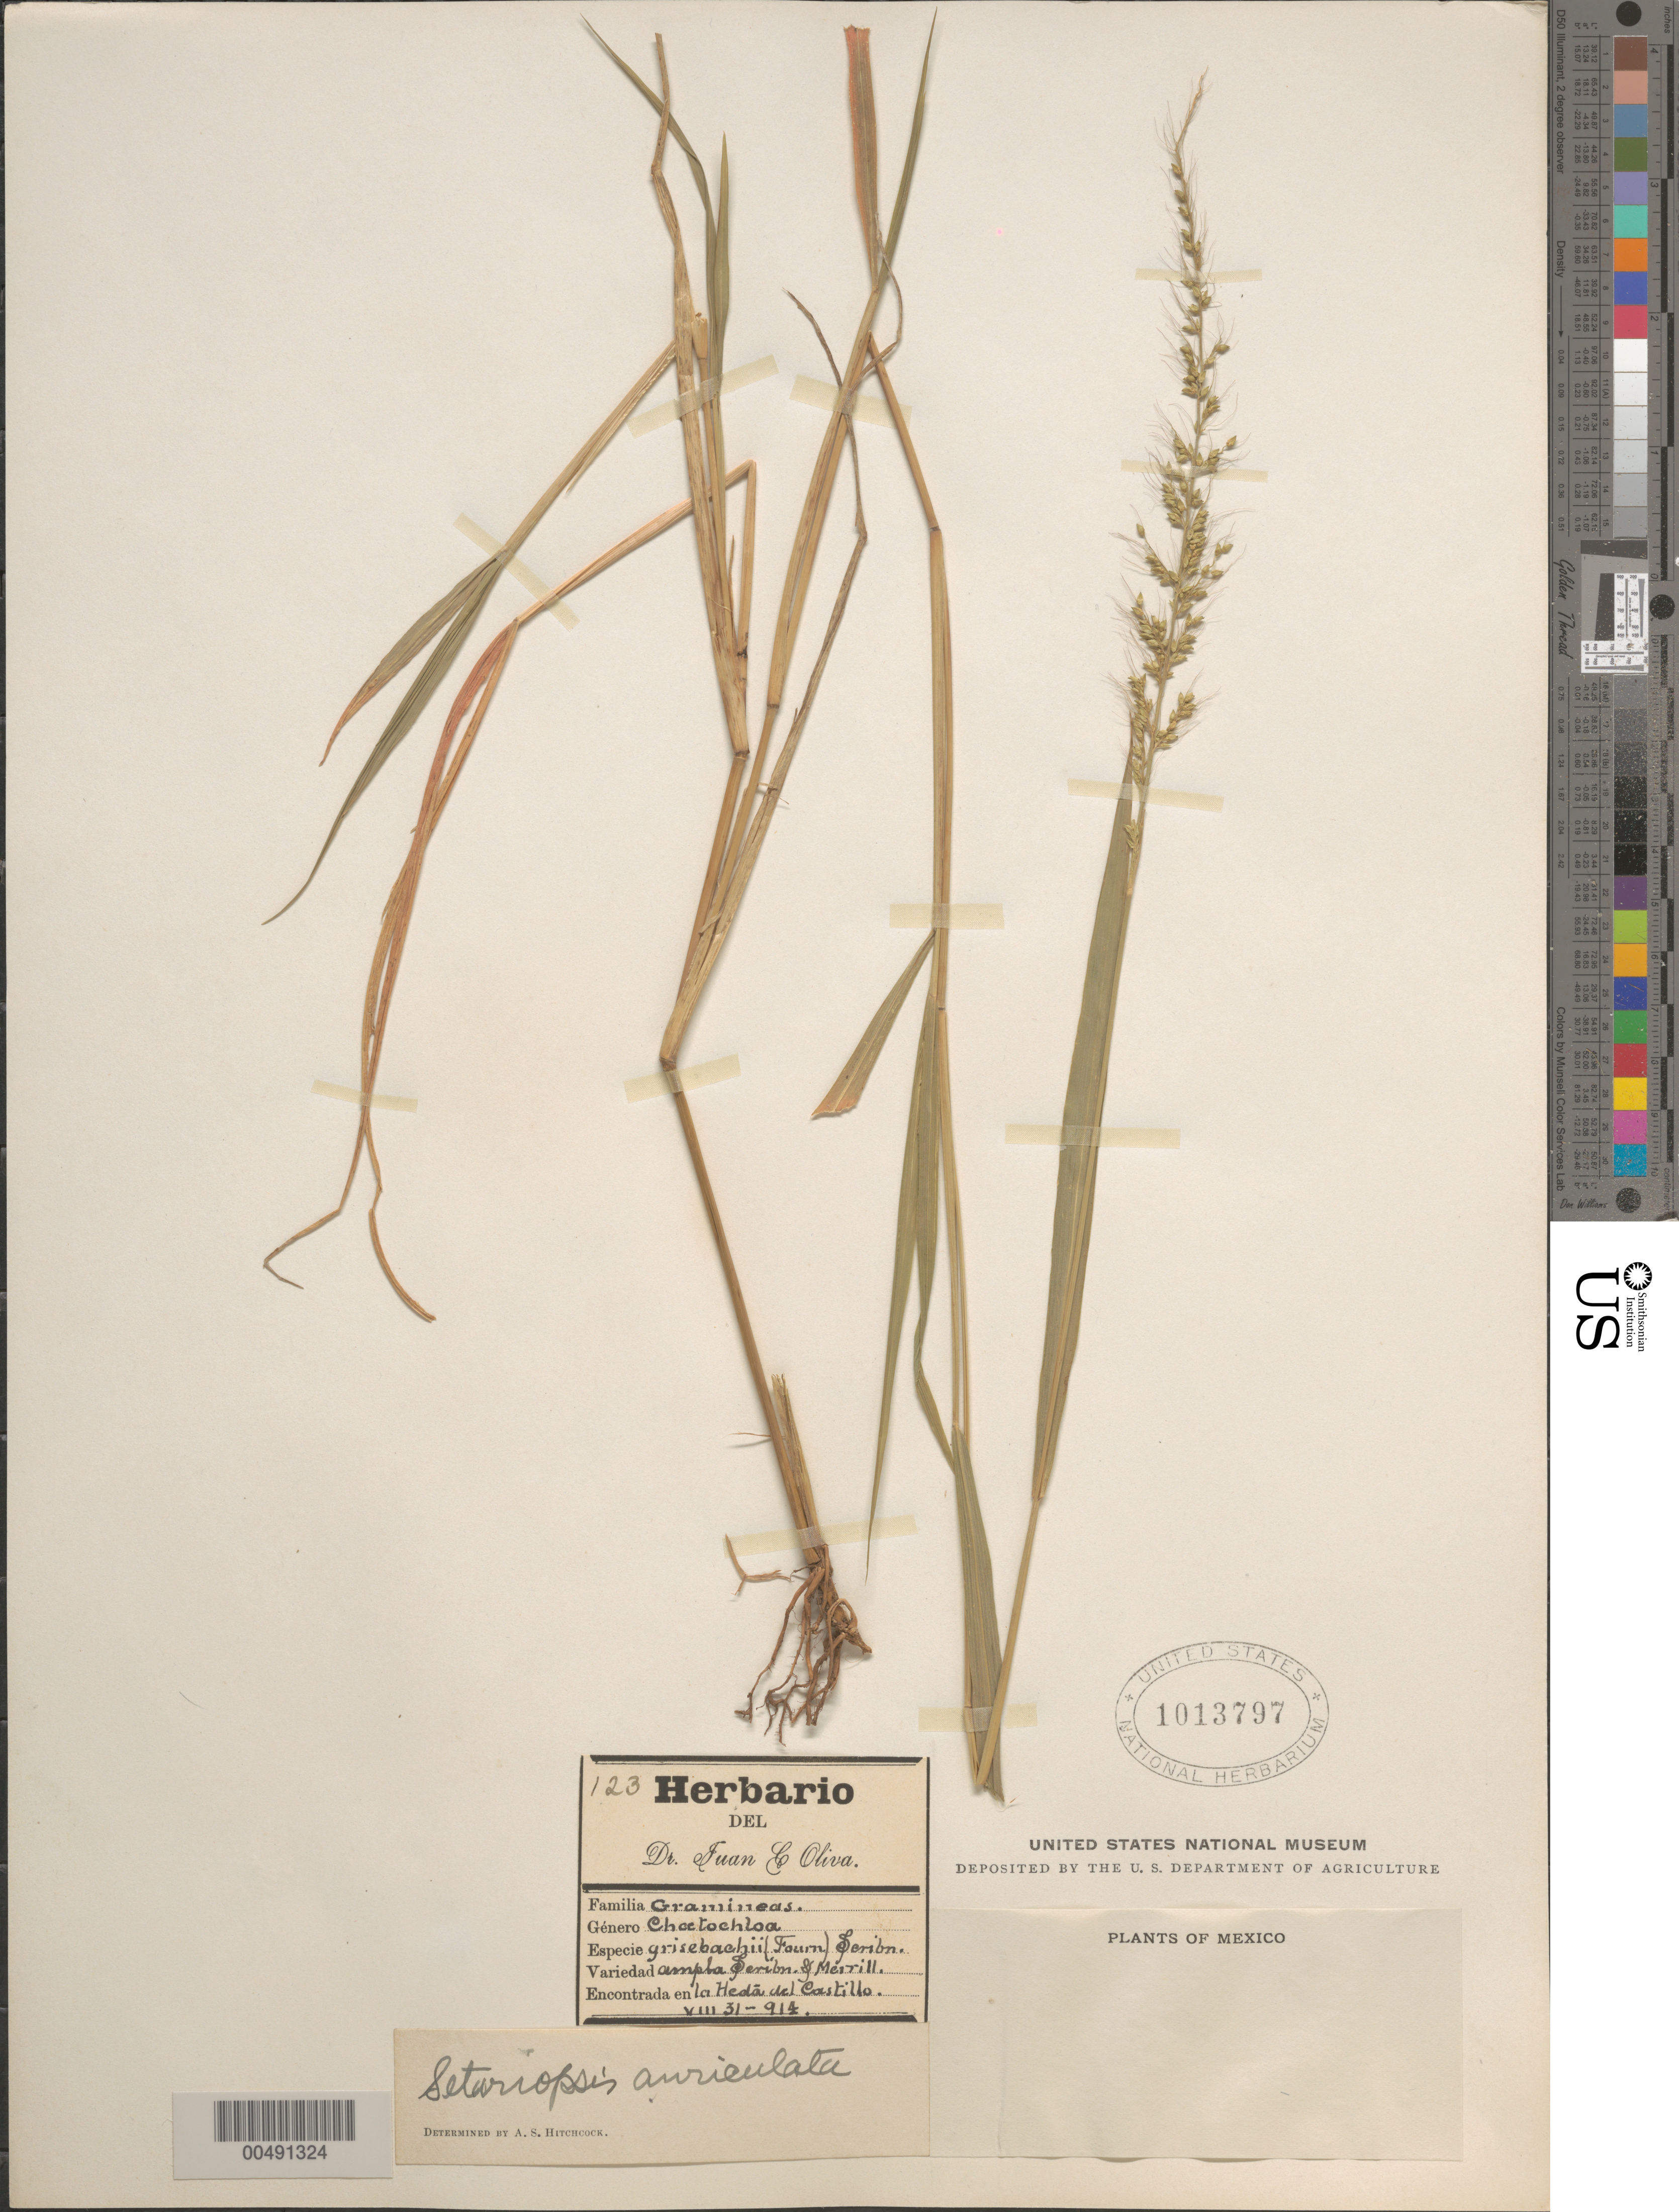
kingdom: Plantae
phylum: Tracheophyta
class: Liliopsida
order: Poales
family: Poaceae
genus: Setariopsis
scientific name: Setariopsis auriculata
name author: (E. Fourn.) Scribn.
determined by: Hitchcock, Albert S.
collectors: J. C. Oliva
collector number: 123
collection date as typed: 31 Aug 1914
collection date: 1914-08-31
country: Mexico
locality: La Hedá del Castillo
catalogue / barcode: US 1013797